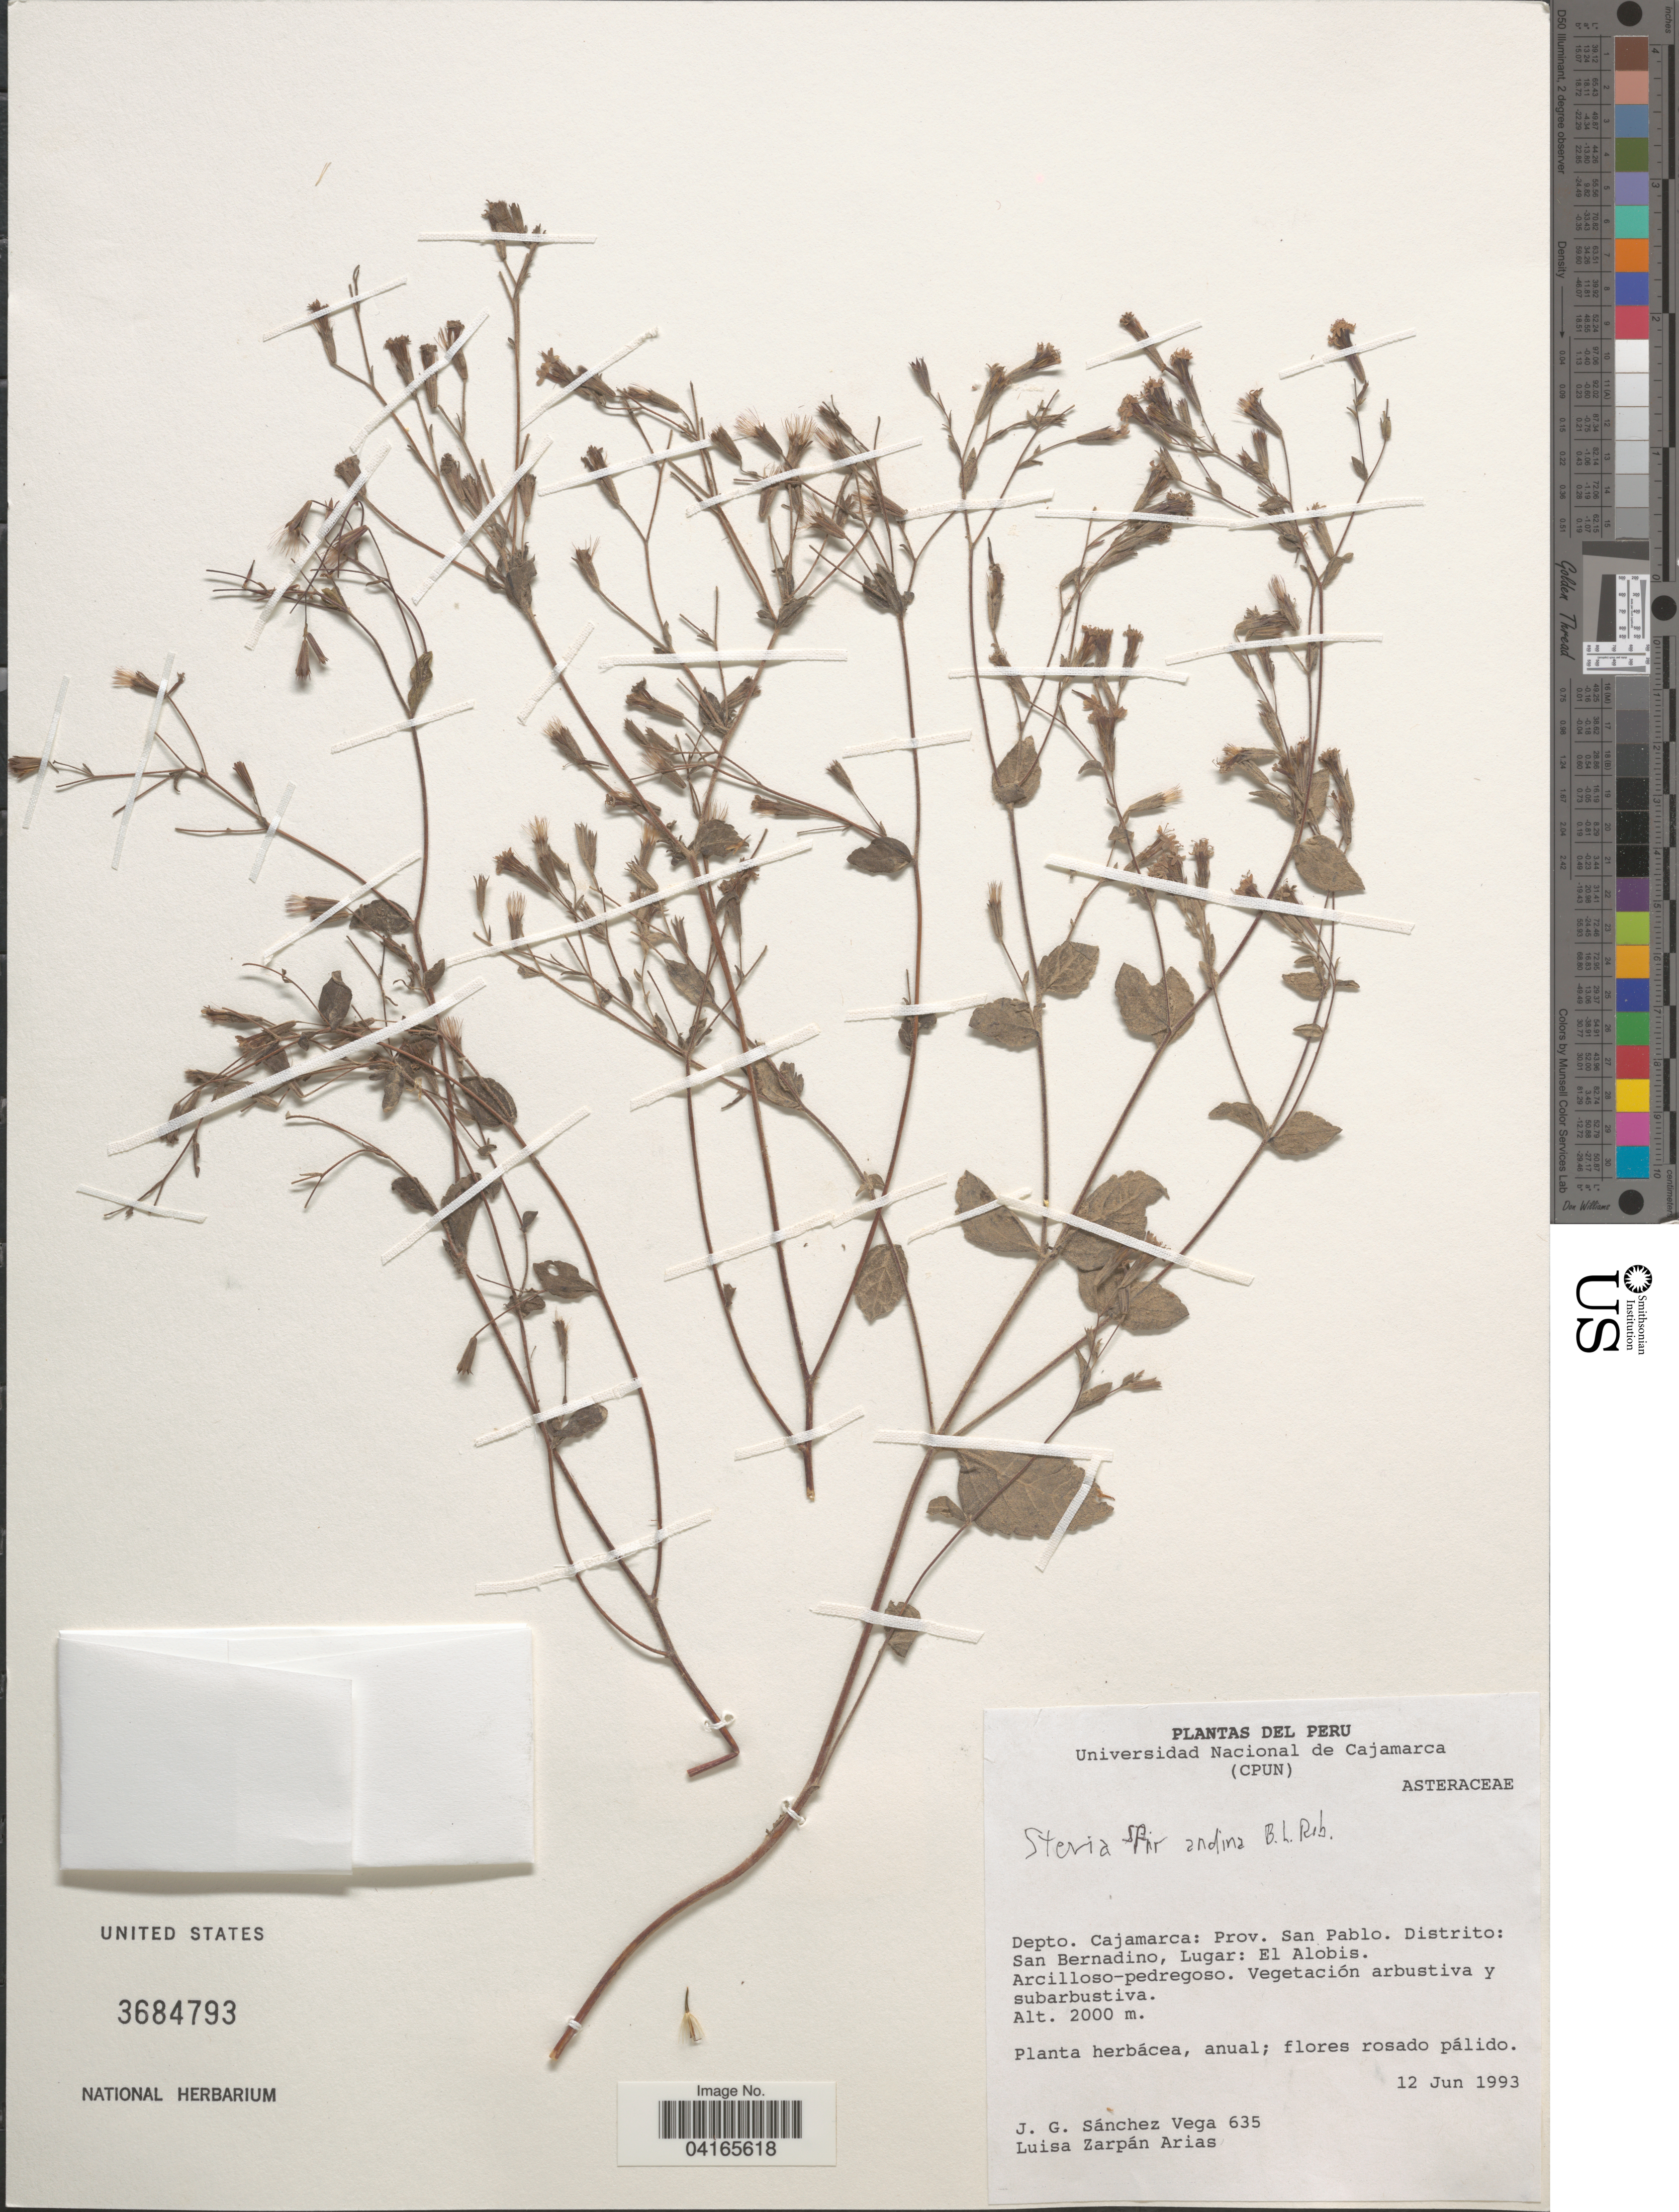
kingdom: Plantae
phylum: Tracheophyta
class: Magnoliopsida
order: Asterales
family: Asteraceae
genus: Stevia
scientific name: Stevia andina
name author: B.L. Rob.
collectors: J. Sánchez Vega & L. Arias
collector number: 635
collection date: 1993-06-12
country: Peru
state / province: Cajamarca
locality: Depto. Cajamarca: Prov. San Pablo. Distrito: San Bernadino, Lugar: El Alobis.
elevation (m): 2000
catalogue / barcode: US 3684793